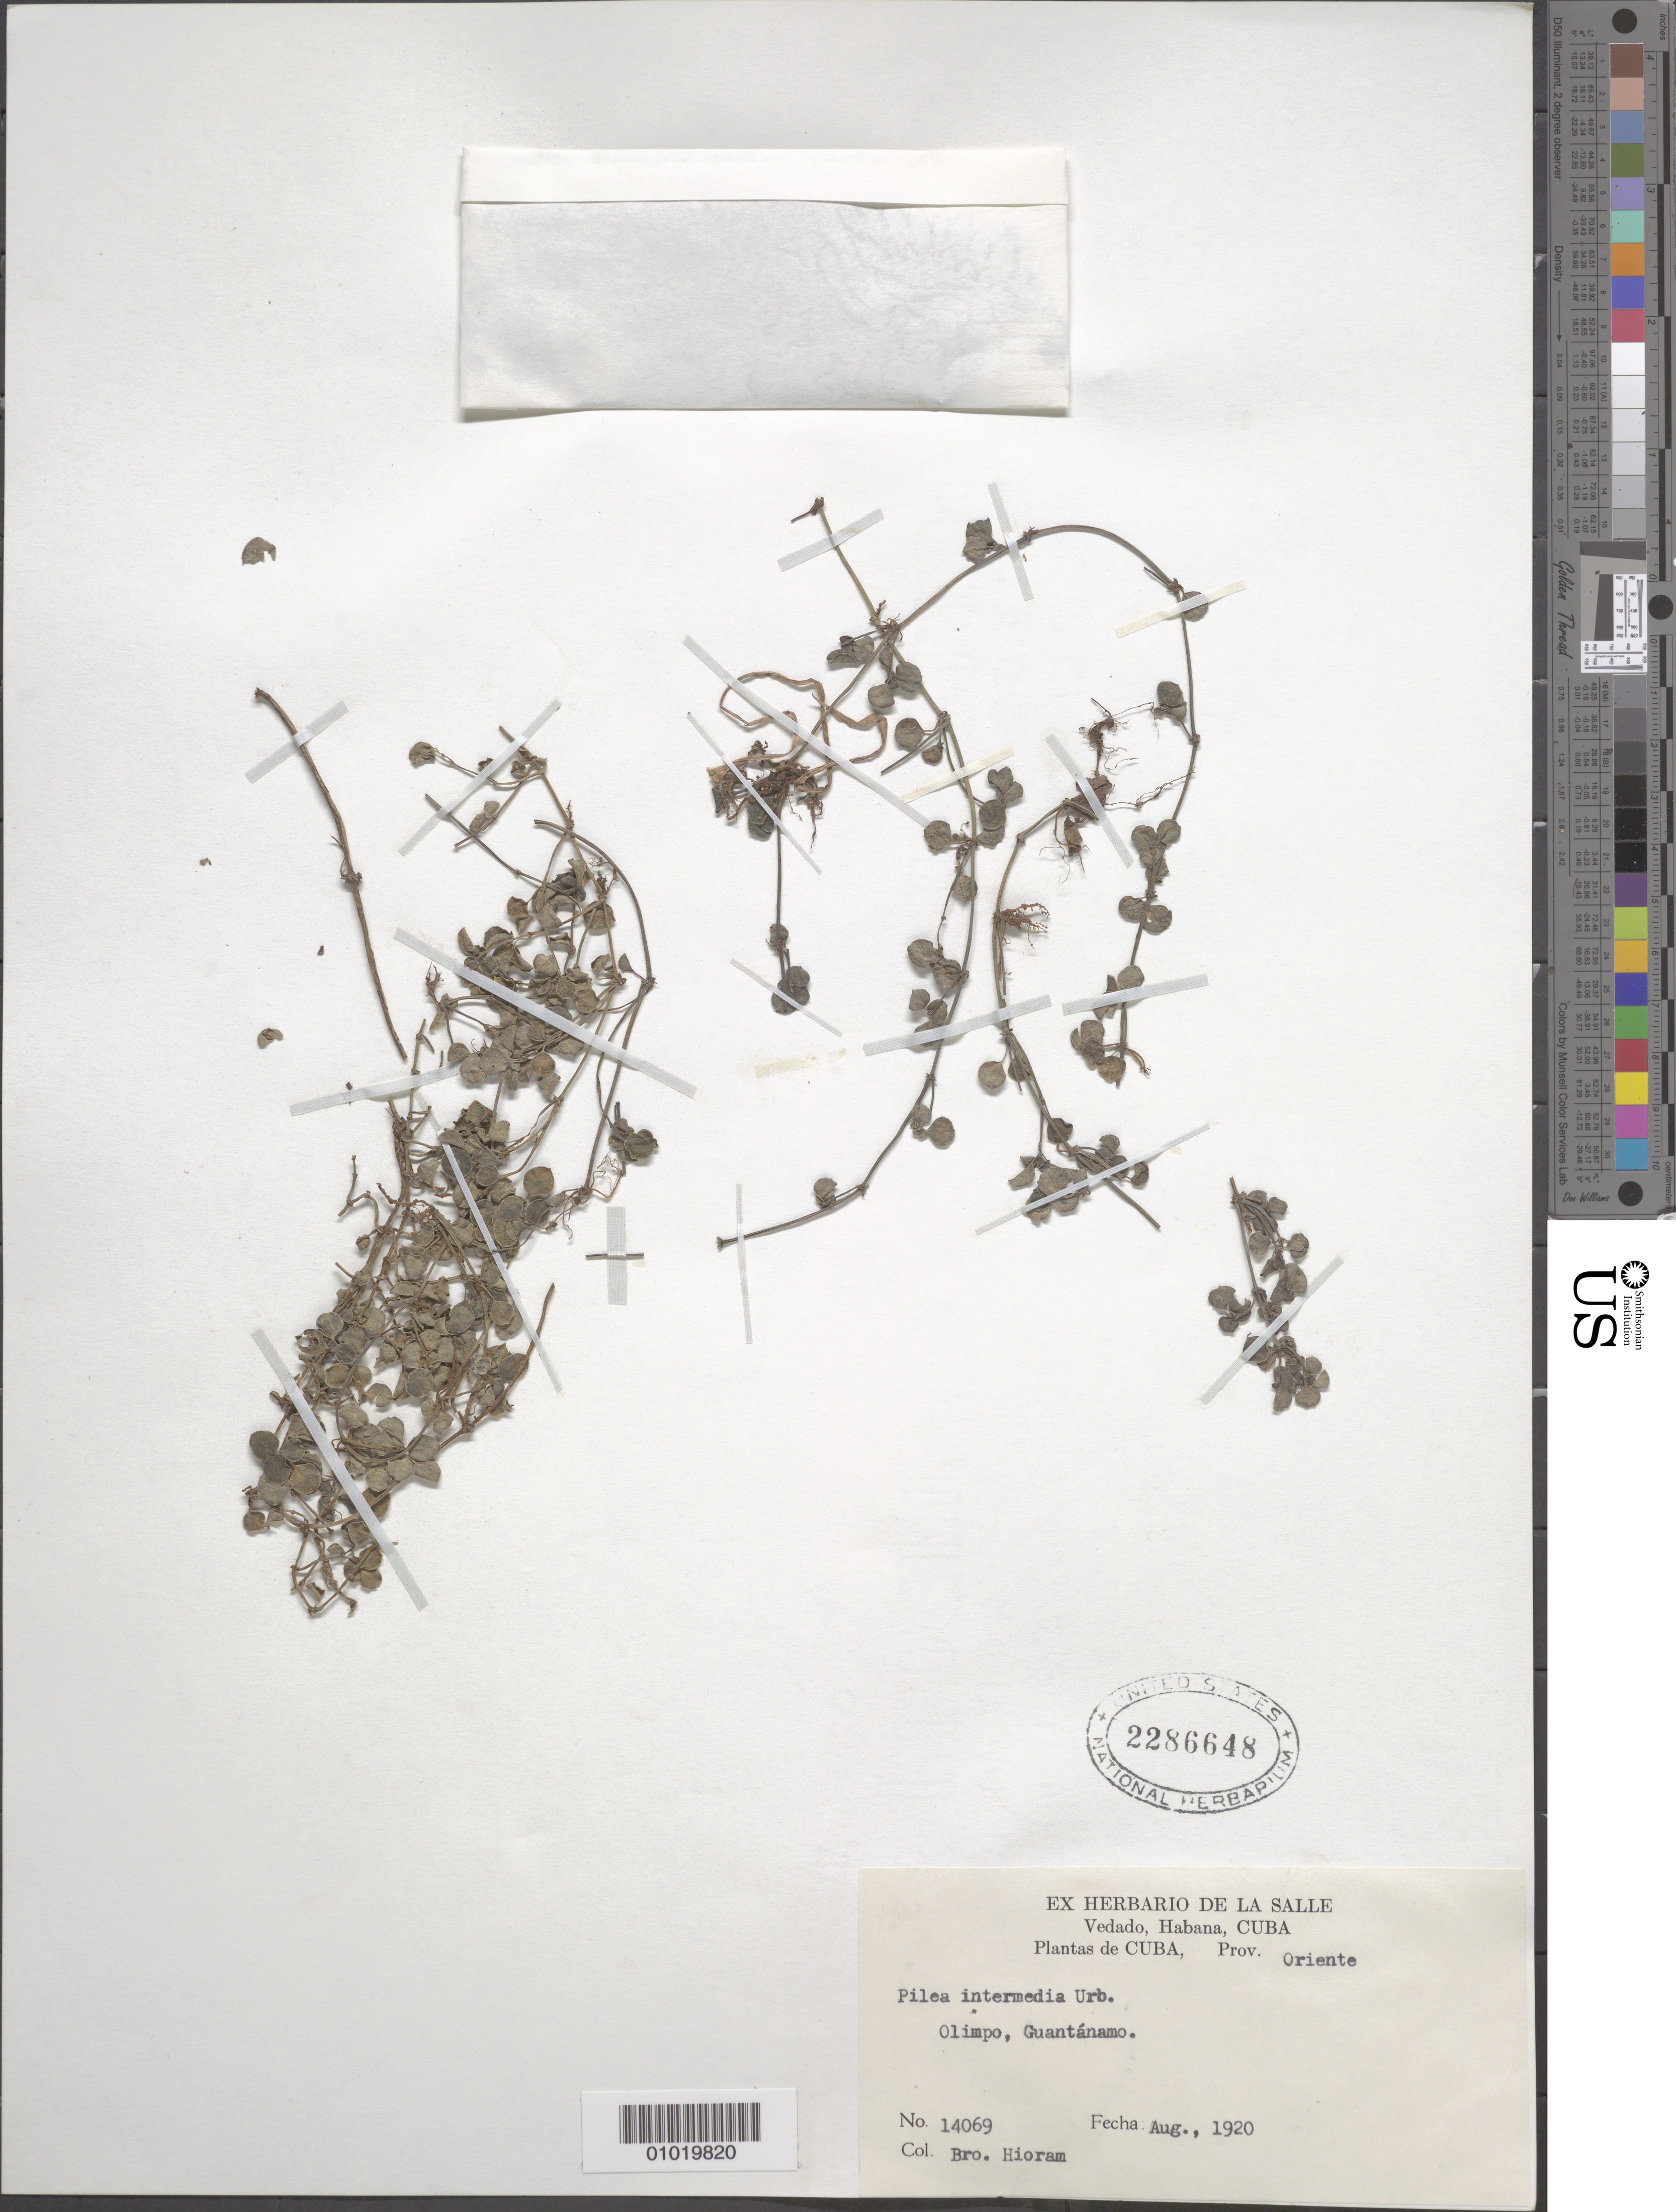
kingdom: Plantae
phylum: Tracheophyta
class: Magnoliopsida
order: Rosales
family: Urticaceae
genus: Pilea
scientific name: Pilea intermedia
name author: (Wedd.) Urb.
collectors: Bro. Hioram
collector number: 14069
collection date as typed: Aug 1920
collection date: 1920-08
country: Cuba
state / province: Guantánamo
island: Cuba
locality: Olimpo, Guantánamo Oriente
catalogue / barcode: US 2286648